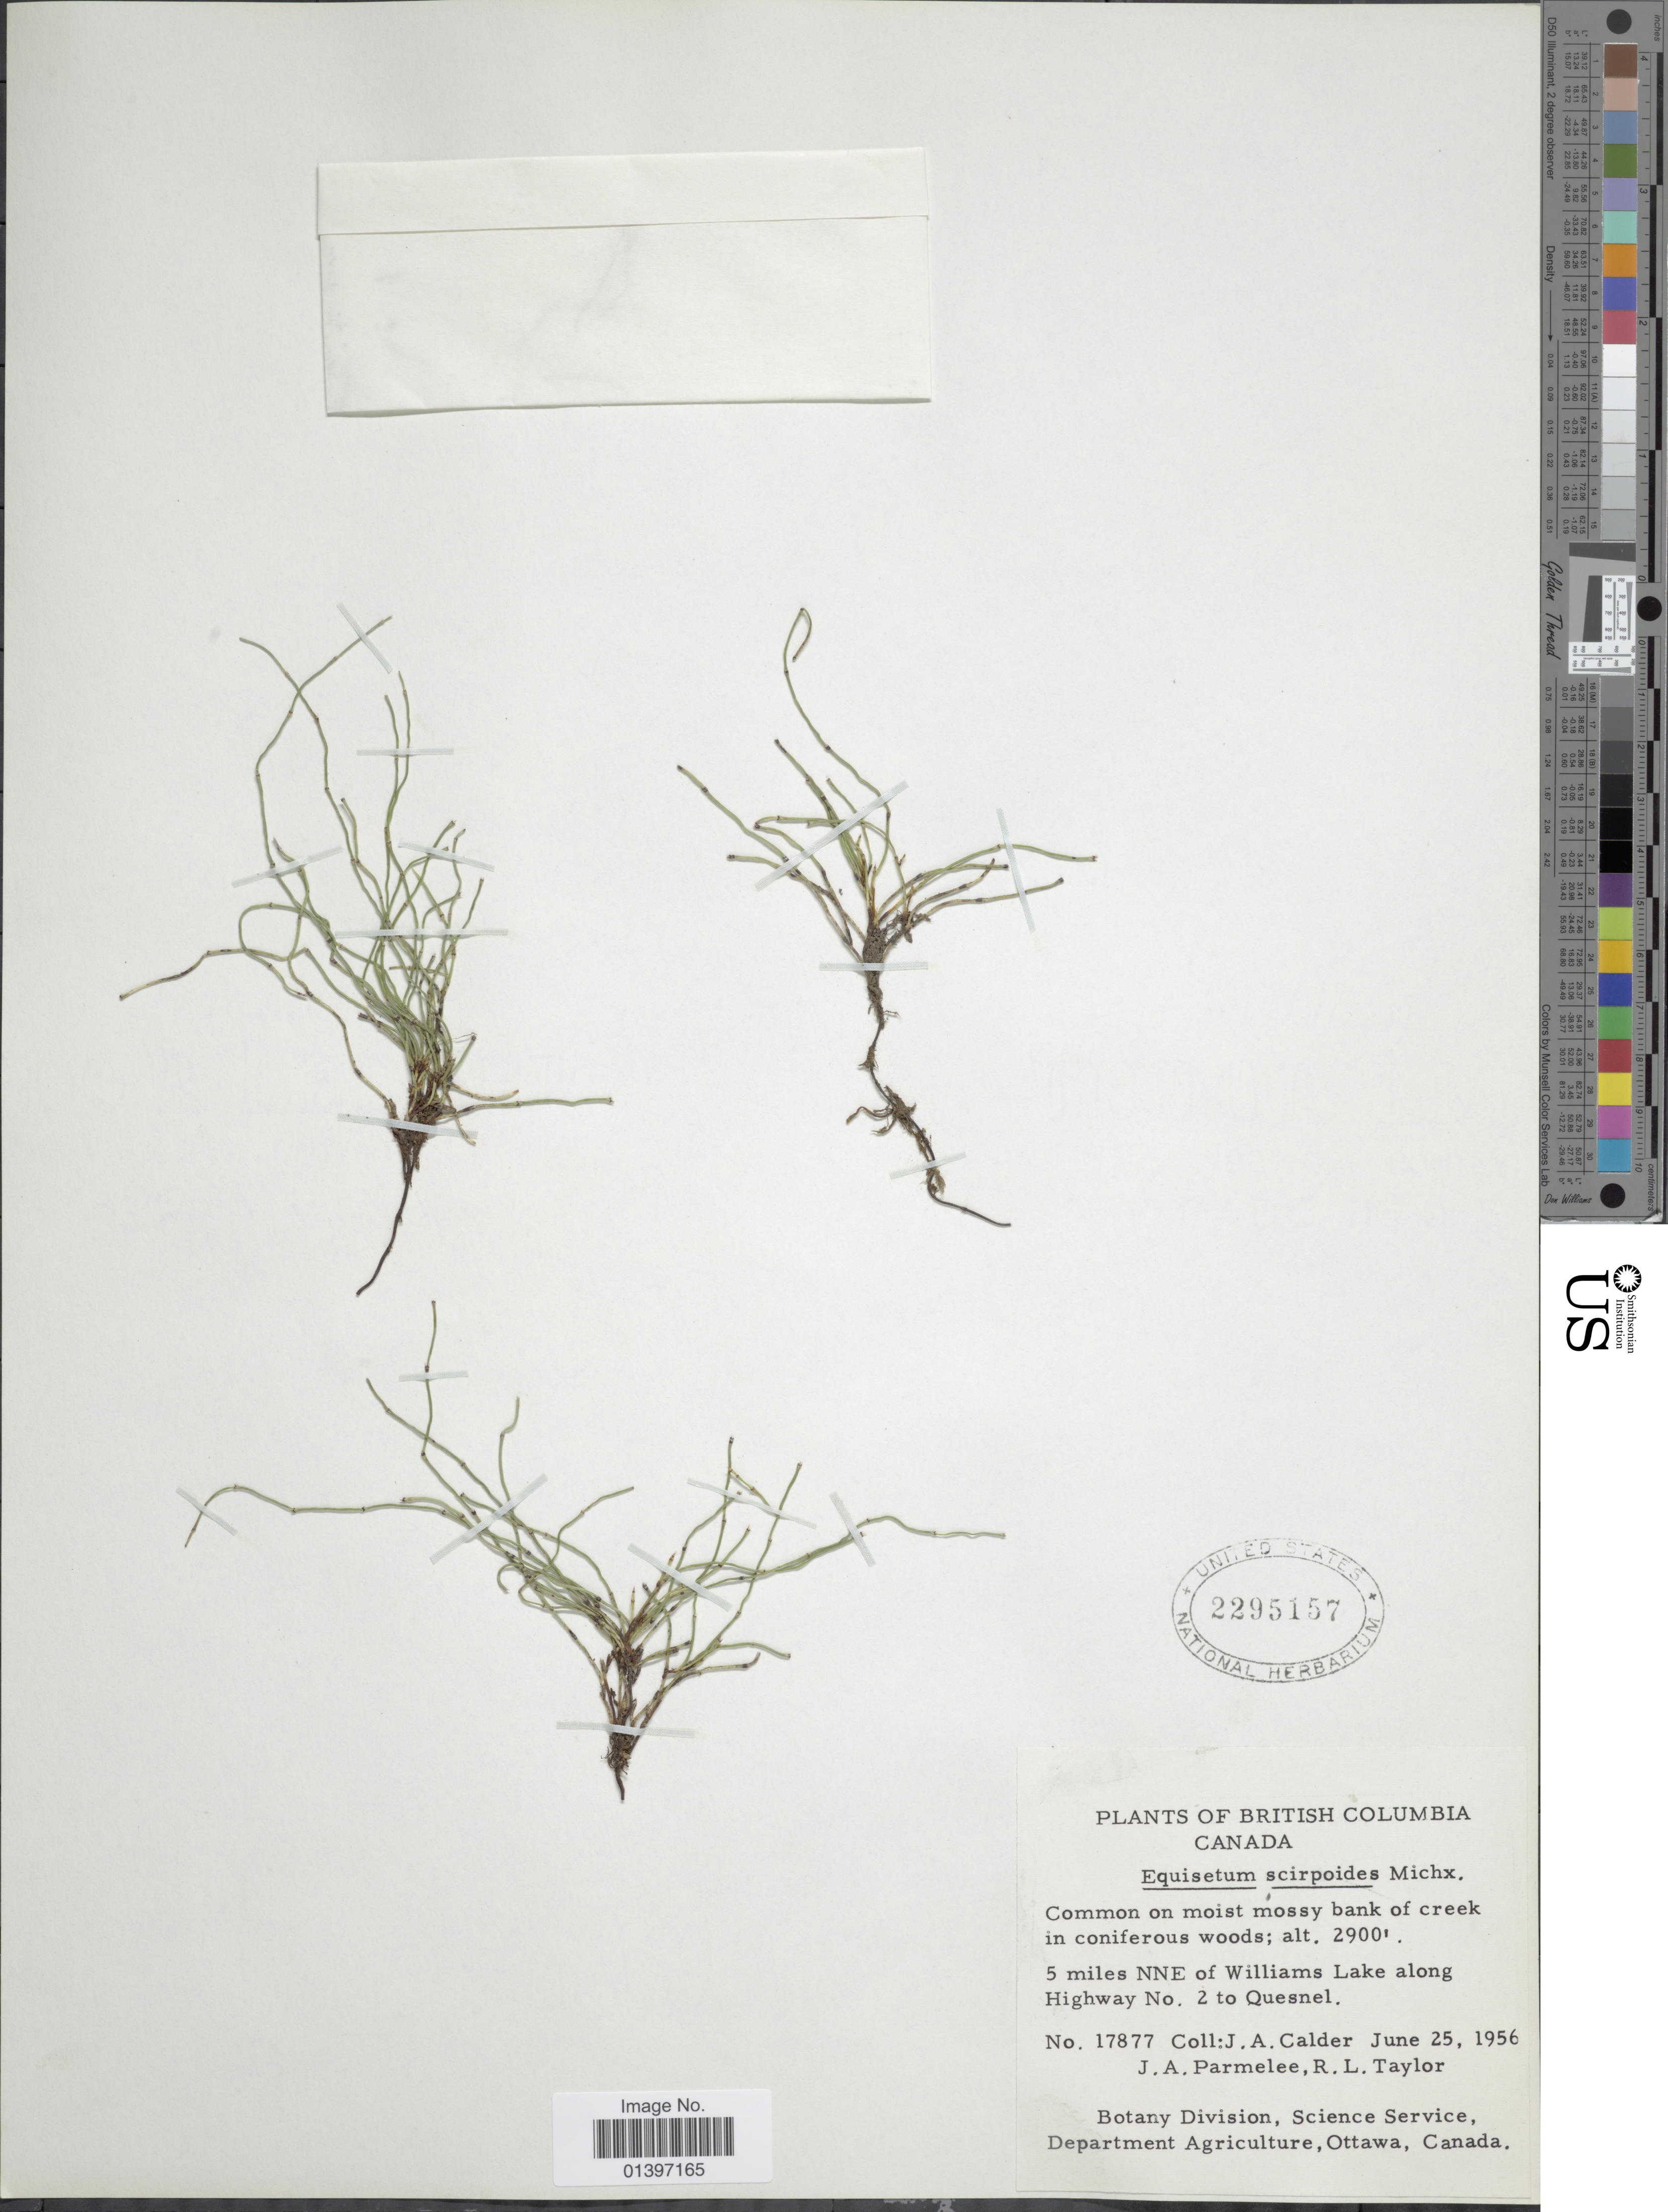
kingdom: Plantae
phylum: Tracheophyta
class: Polypodiopsida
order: Equisetales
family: Equisetaceae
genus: Equisetum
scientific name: Equisetum scirpoides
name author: Michx.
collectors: J. A. Calder, J. A. Parmelee & R. Taylor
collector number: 17877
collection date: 1956-06-25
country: Canada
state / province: British Columbia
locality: Common on moist mossy bank of creek in coniferous woods, 5 miles NNE of Wiliams Lake along Highway No. 2 to Quesnel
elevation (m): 884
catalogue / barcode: US 2295157